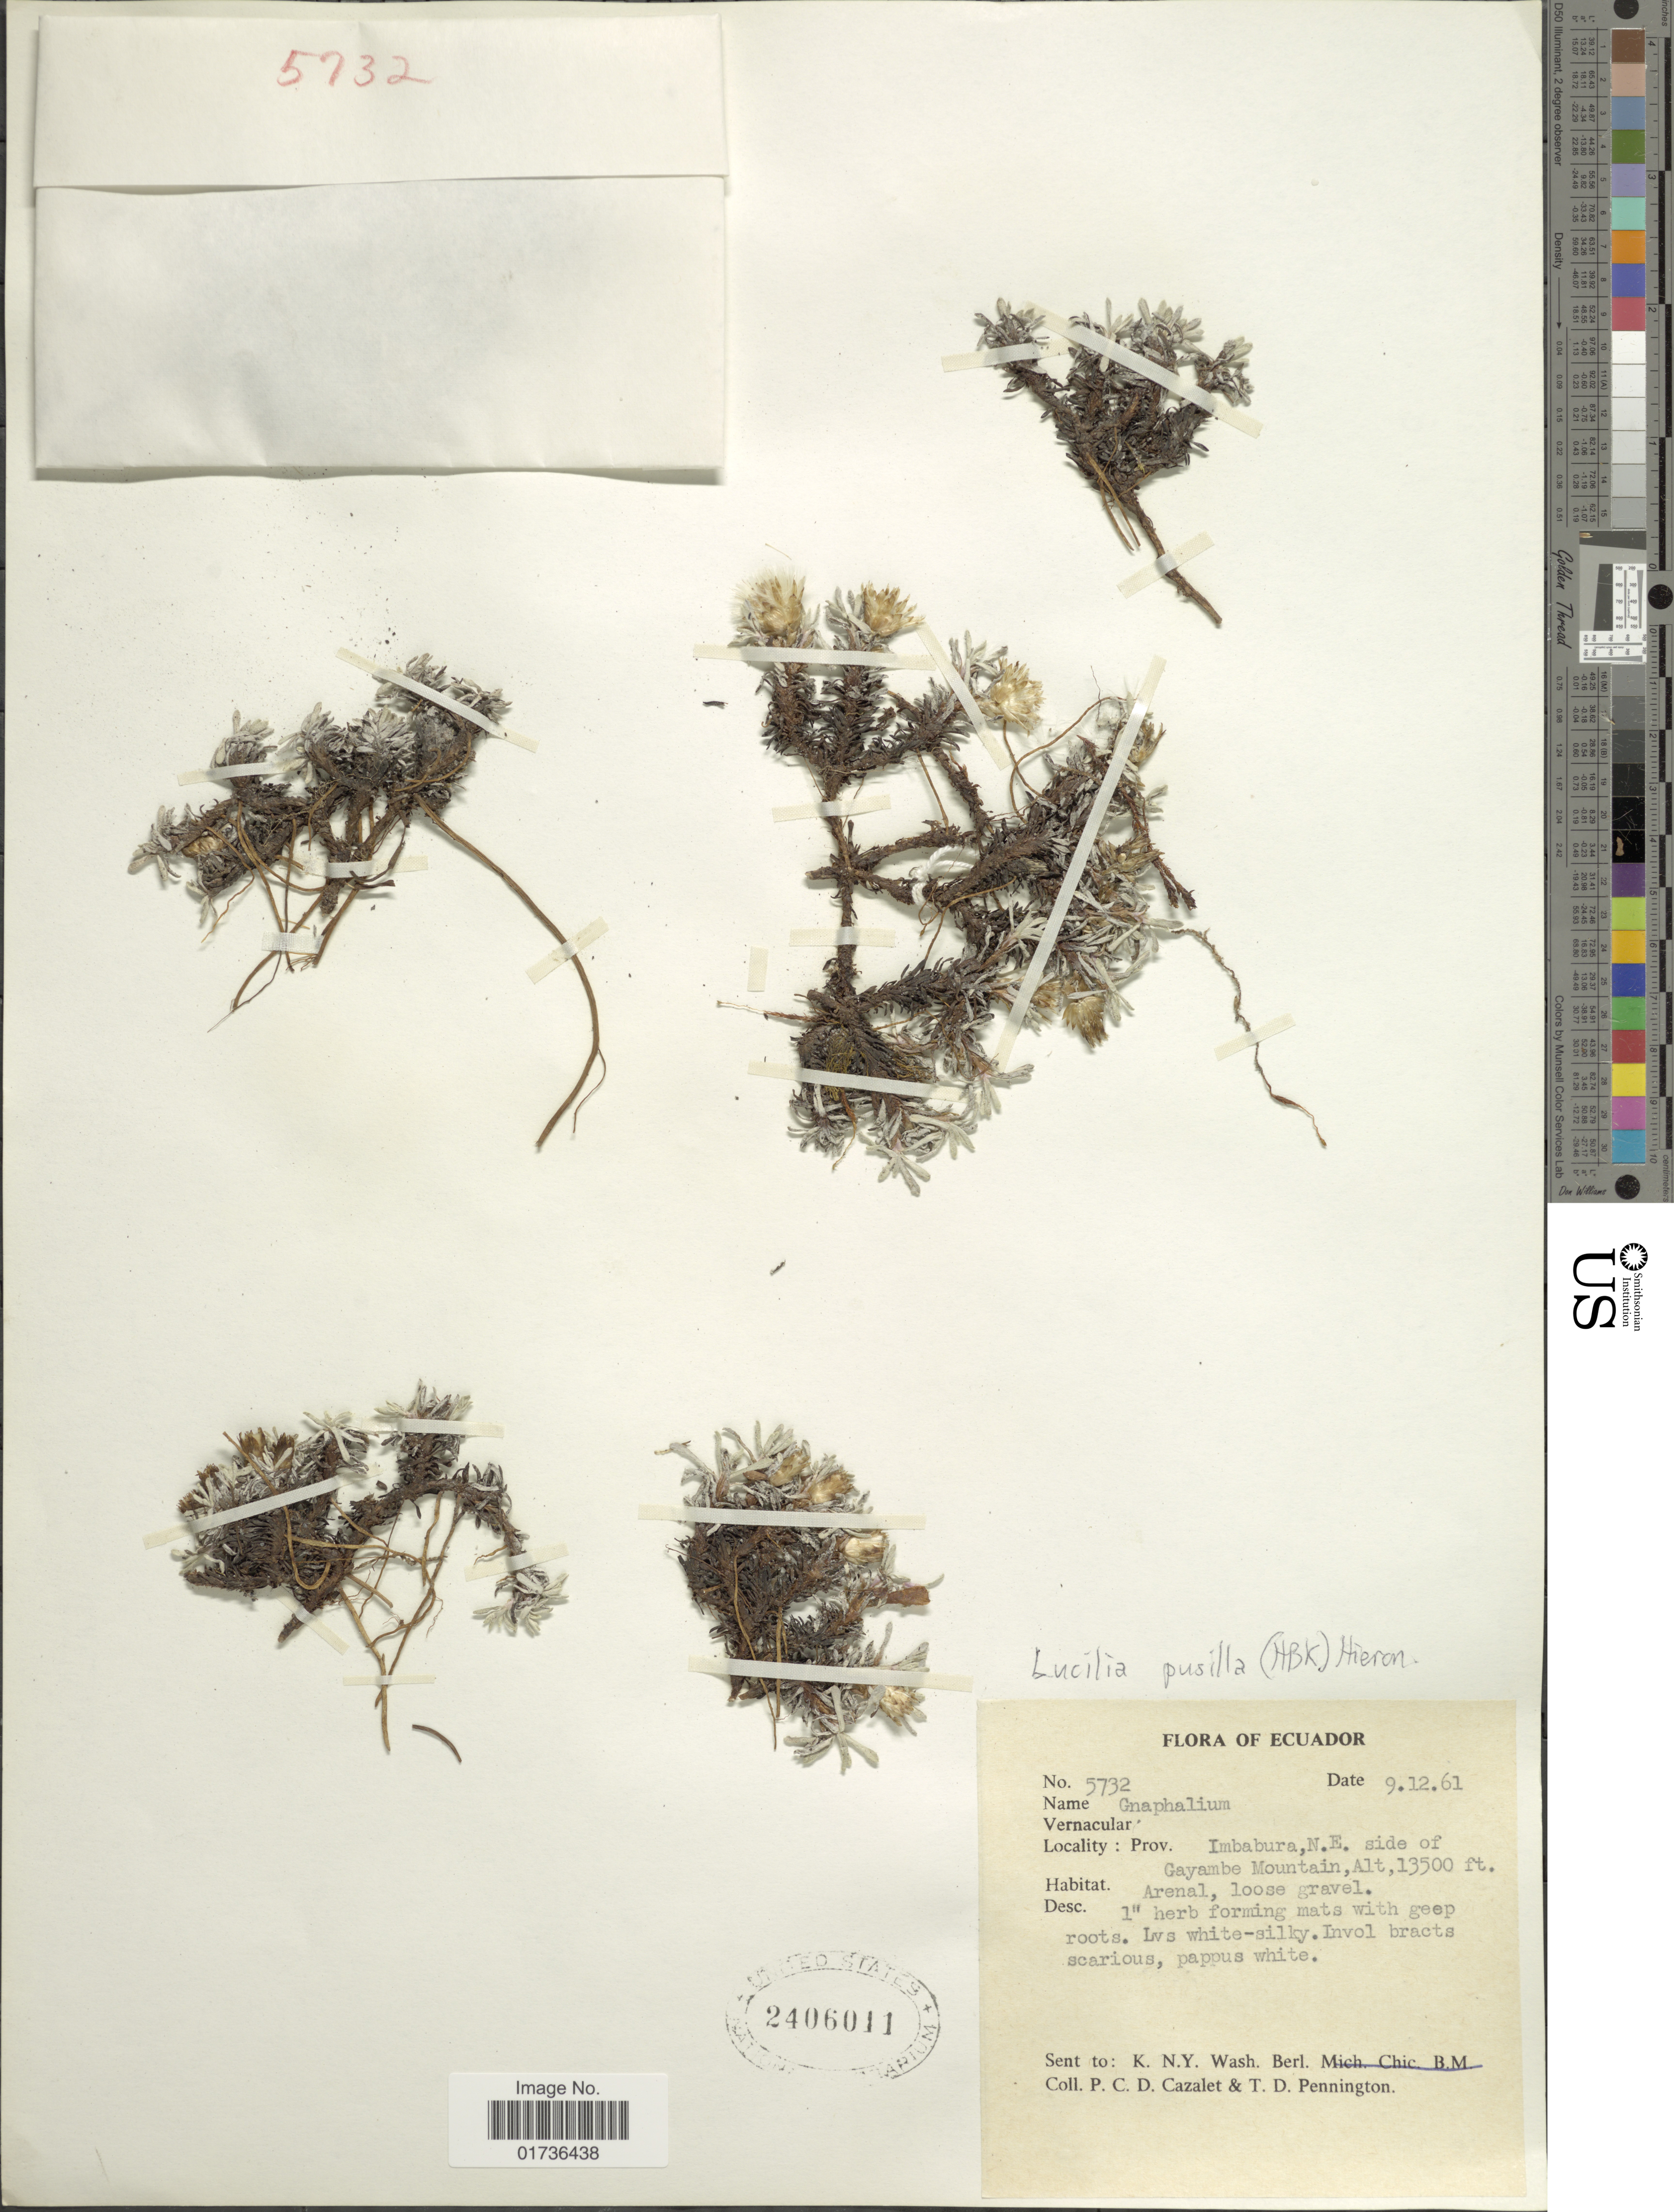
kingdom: Plantae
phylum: Tracheophyta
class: Magnoliopsida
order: Asterales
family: Asteraceae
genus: Lucilia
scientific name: Lucilia kunthiana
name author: (DC.) Zardini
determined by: Dillon, M. O.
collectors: P. C. D. Cazalet & T. D. Pennington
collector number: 5732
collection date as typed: Transcribed d/m/y: 9/12/61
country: Ecuador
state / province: Imbabura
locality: N.E. side of Gayambe Mountain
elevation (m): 4115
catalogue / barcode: US 2406011